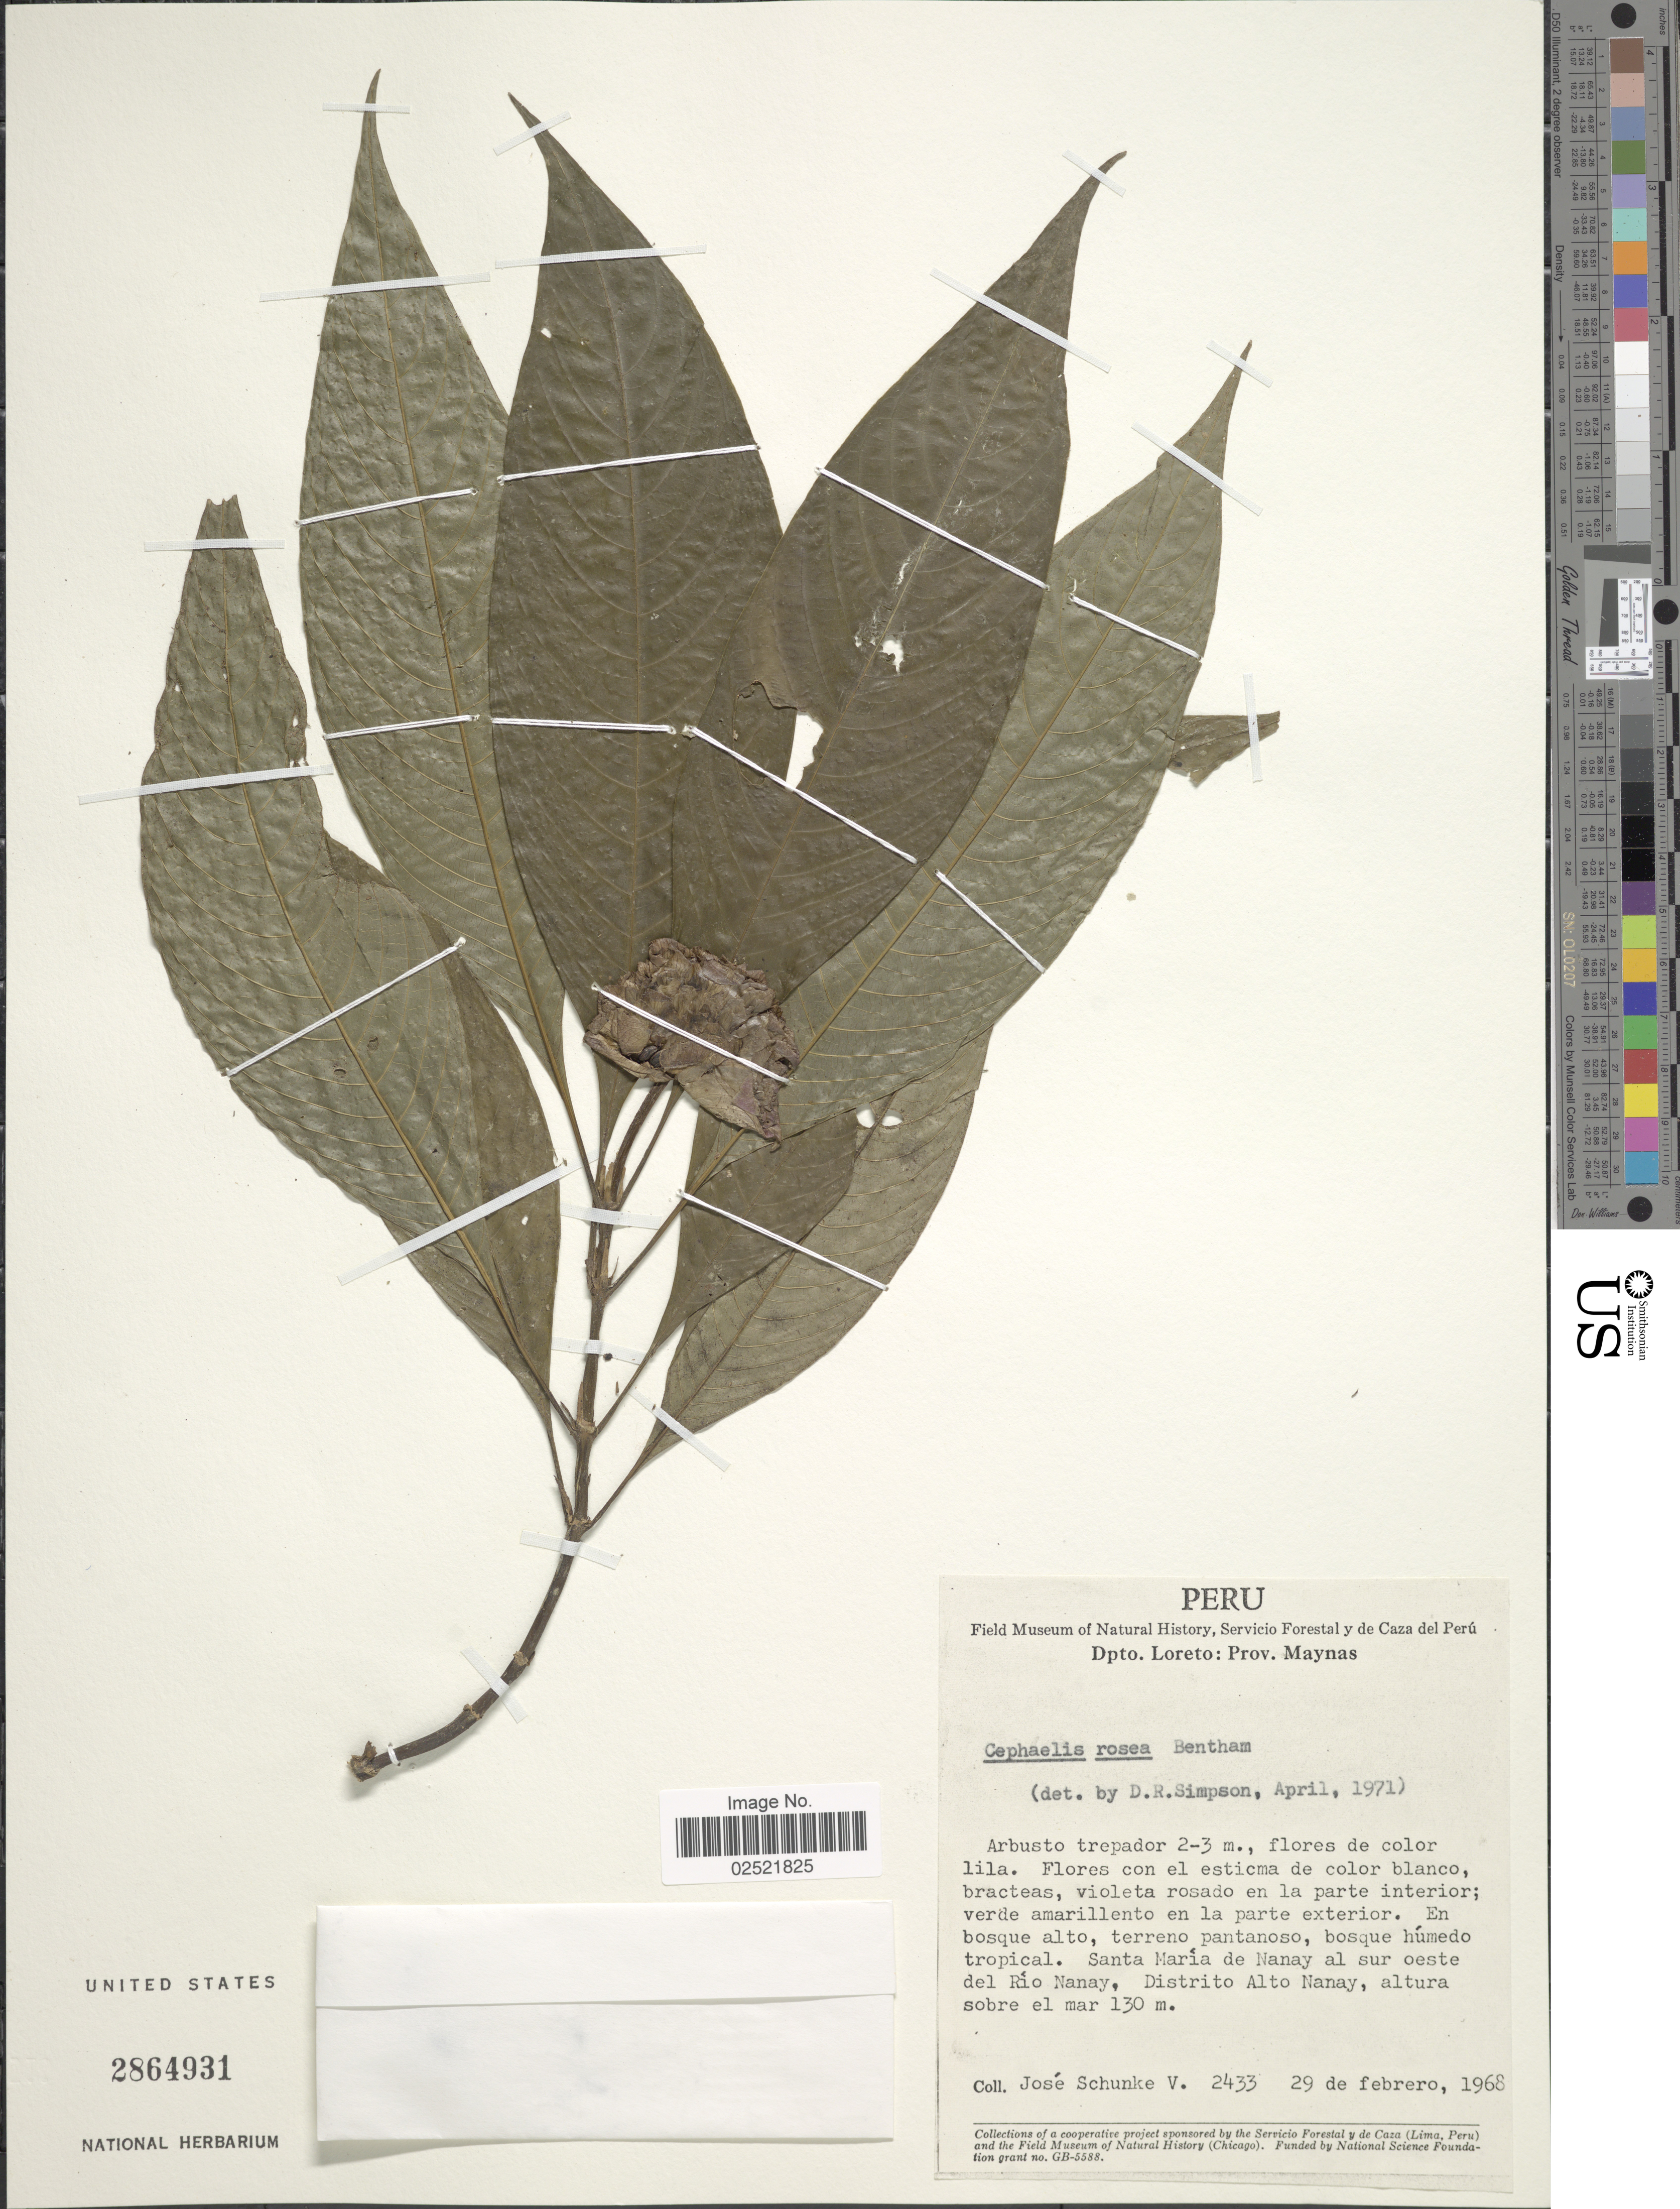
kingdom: Plantae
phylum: Tracheophyta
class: Magnoliopsida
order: Gentianales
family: Rubiaceae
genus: Psychotria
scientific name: Psychotria rosea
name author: (Benth.) Müll. Arg.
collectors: J. Schunke Vigo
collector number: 2433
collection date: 1968-02-29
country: Peru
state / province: Loreto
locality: Prov. Maynas, Santa Maria de Nanay al sur oeste del Rio Nanay, Distrito Alto Nanay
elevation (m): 130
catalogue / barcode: US 2864931